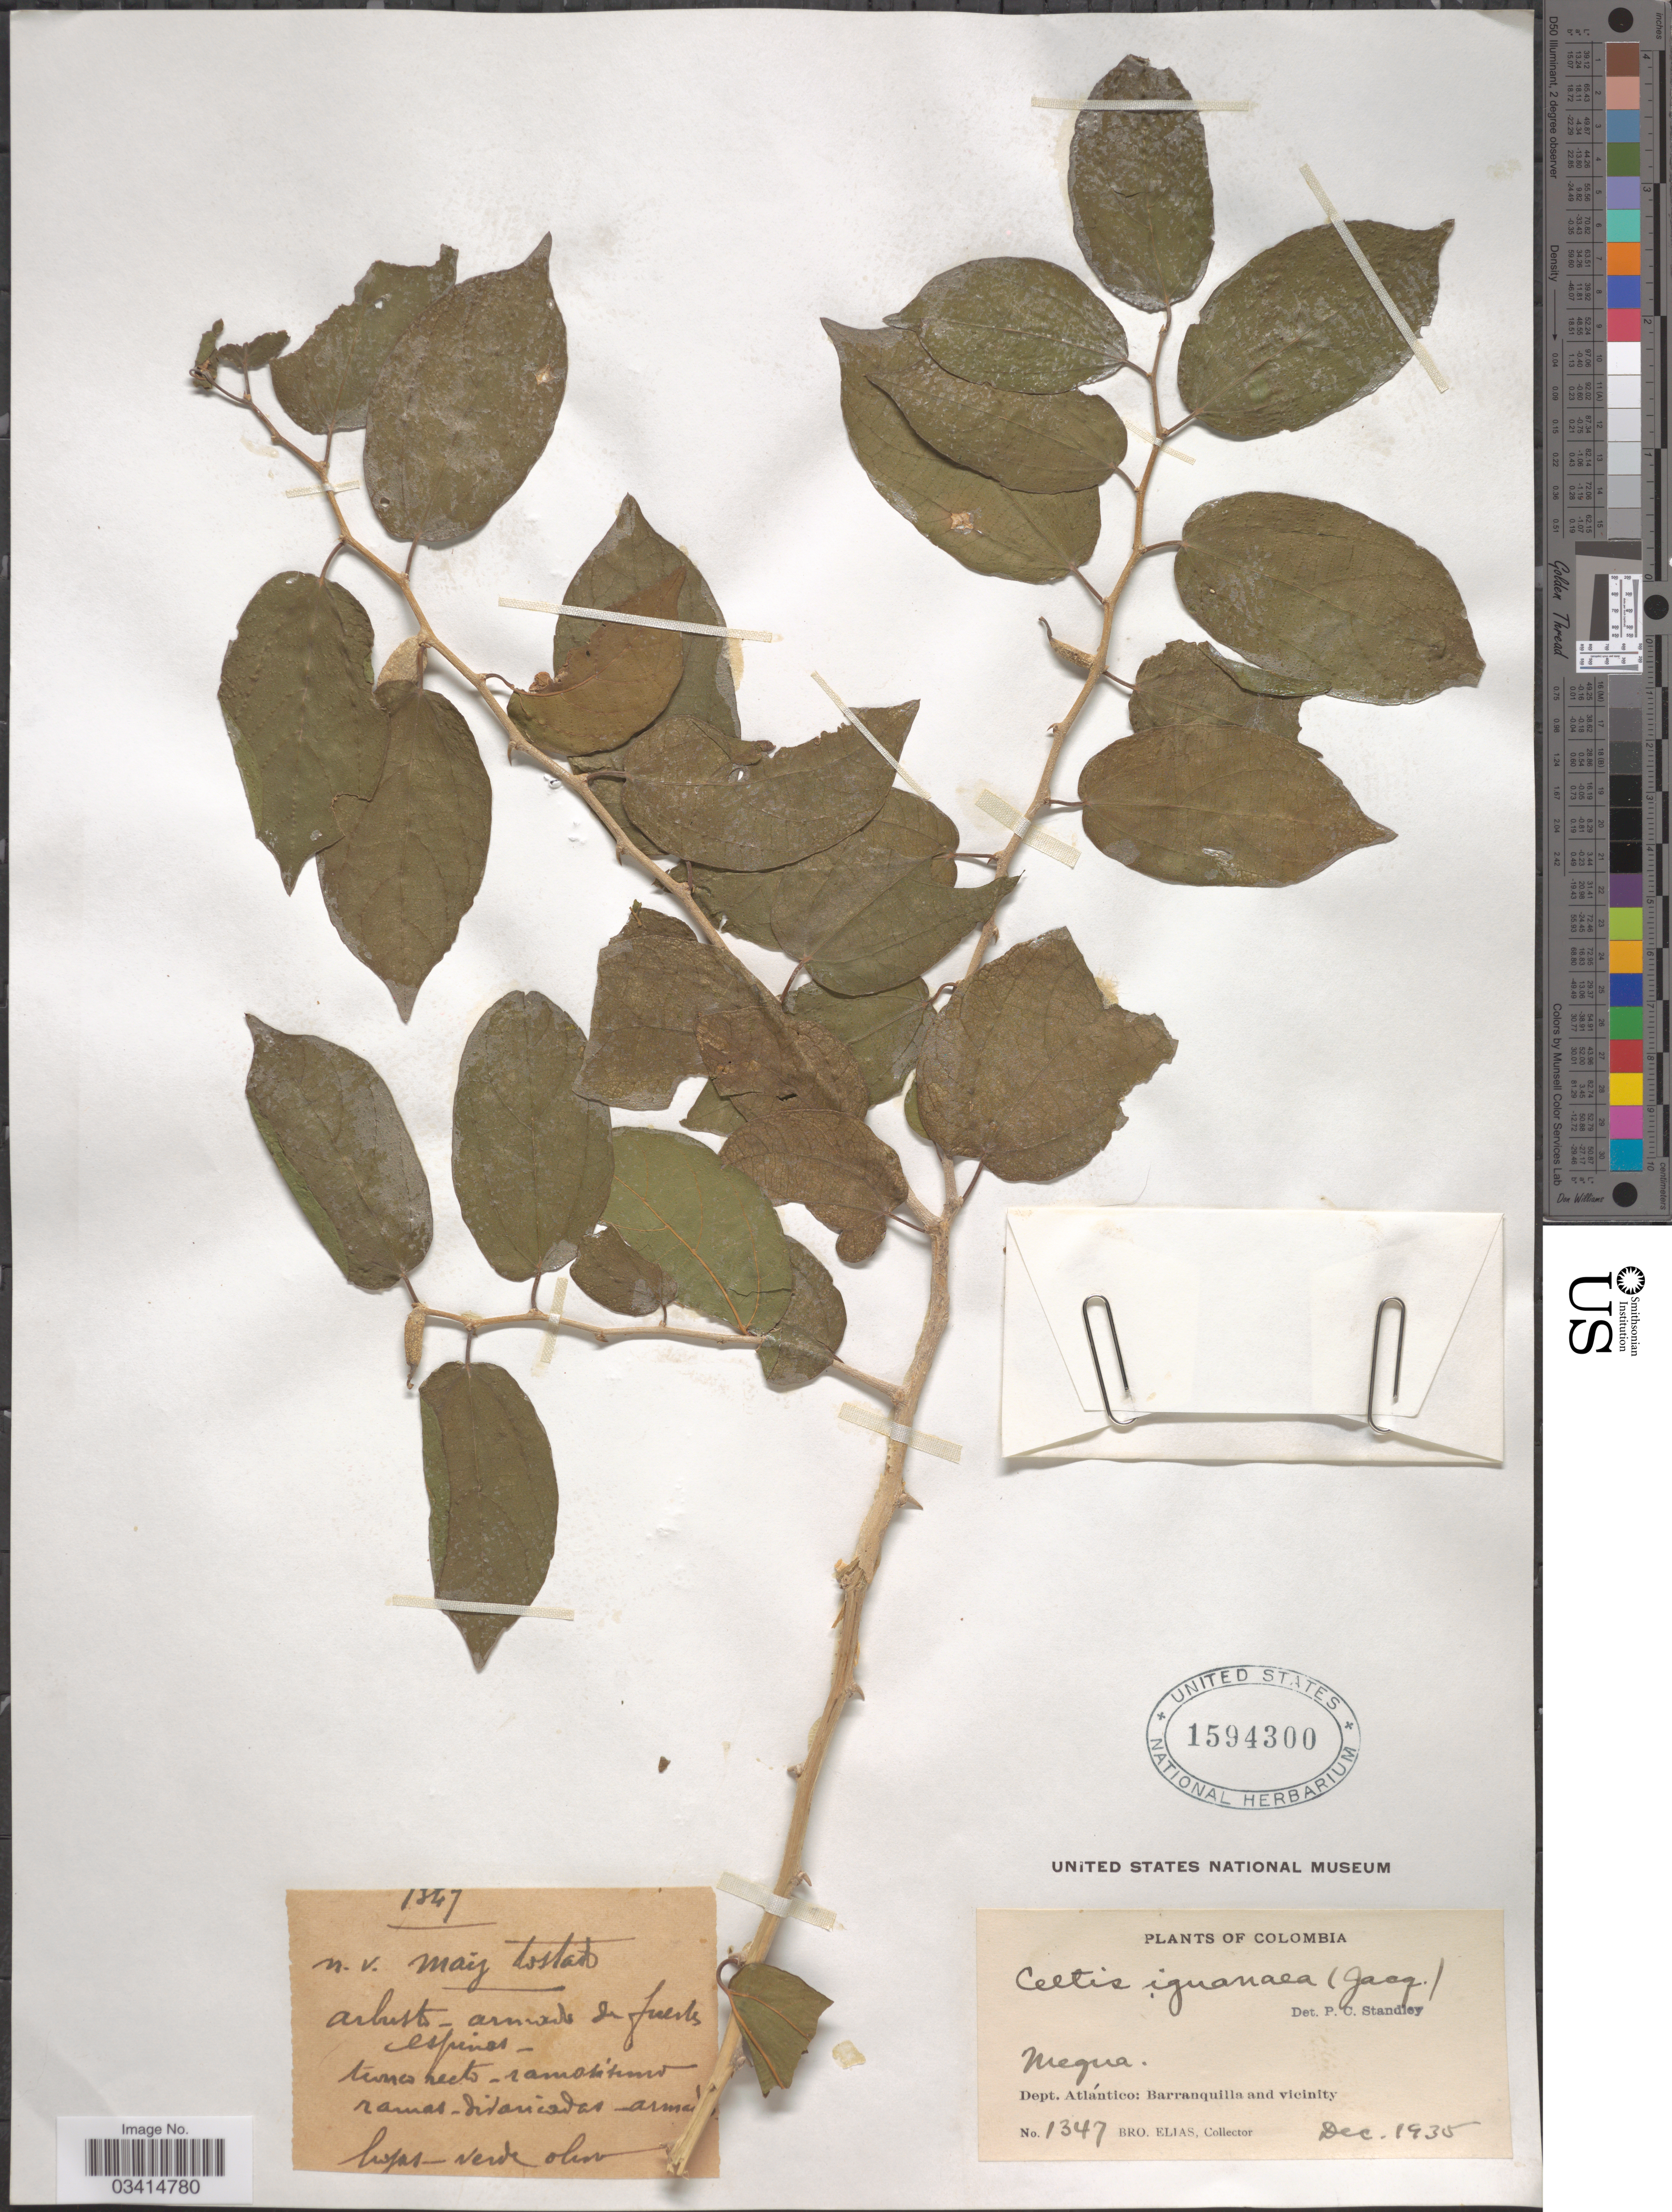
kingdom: Plantae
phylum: Tracheophyta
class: Magnoliopsida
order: Rosales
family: Cannabaceae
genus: Celtis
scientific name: Celtis iguanaea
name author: (Jacq.) Sarg.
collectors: Bro. Elias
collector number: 1347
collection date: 1935-12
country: Colombia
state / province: Atlántico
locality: Megua. Dept. Atlántico: Barranquilla and vicinity.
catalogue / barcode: US 1594300